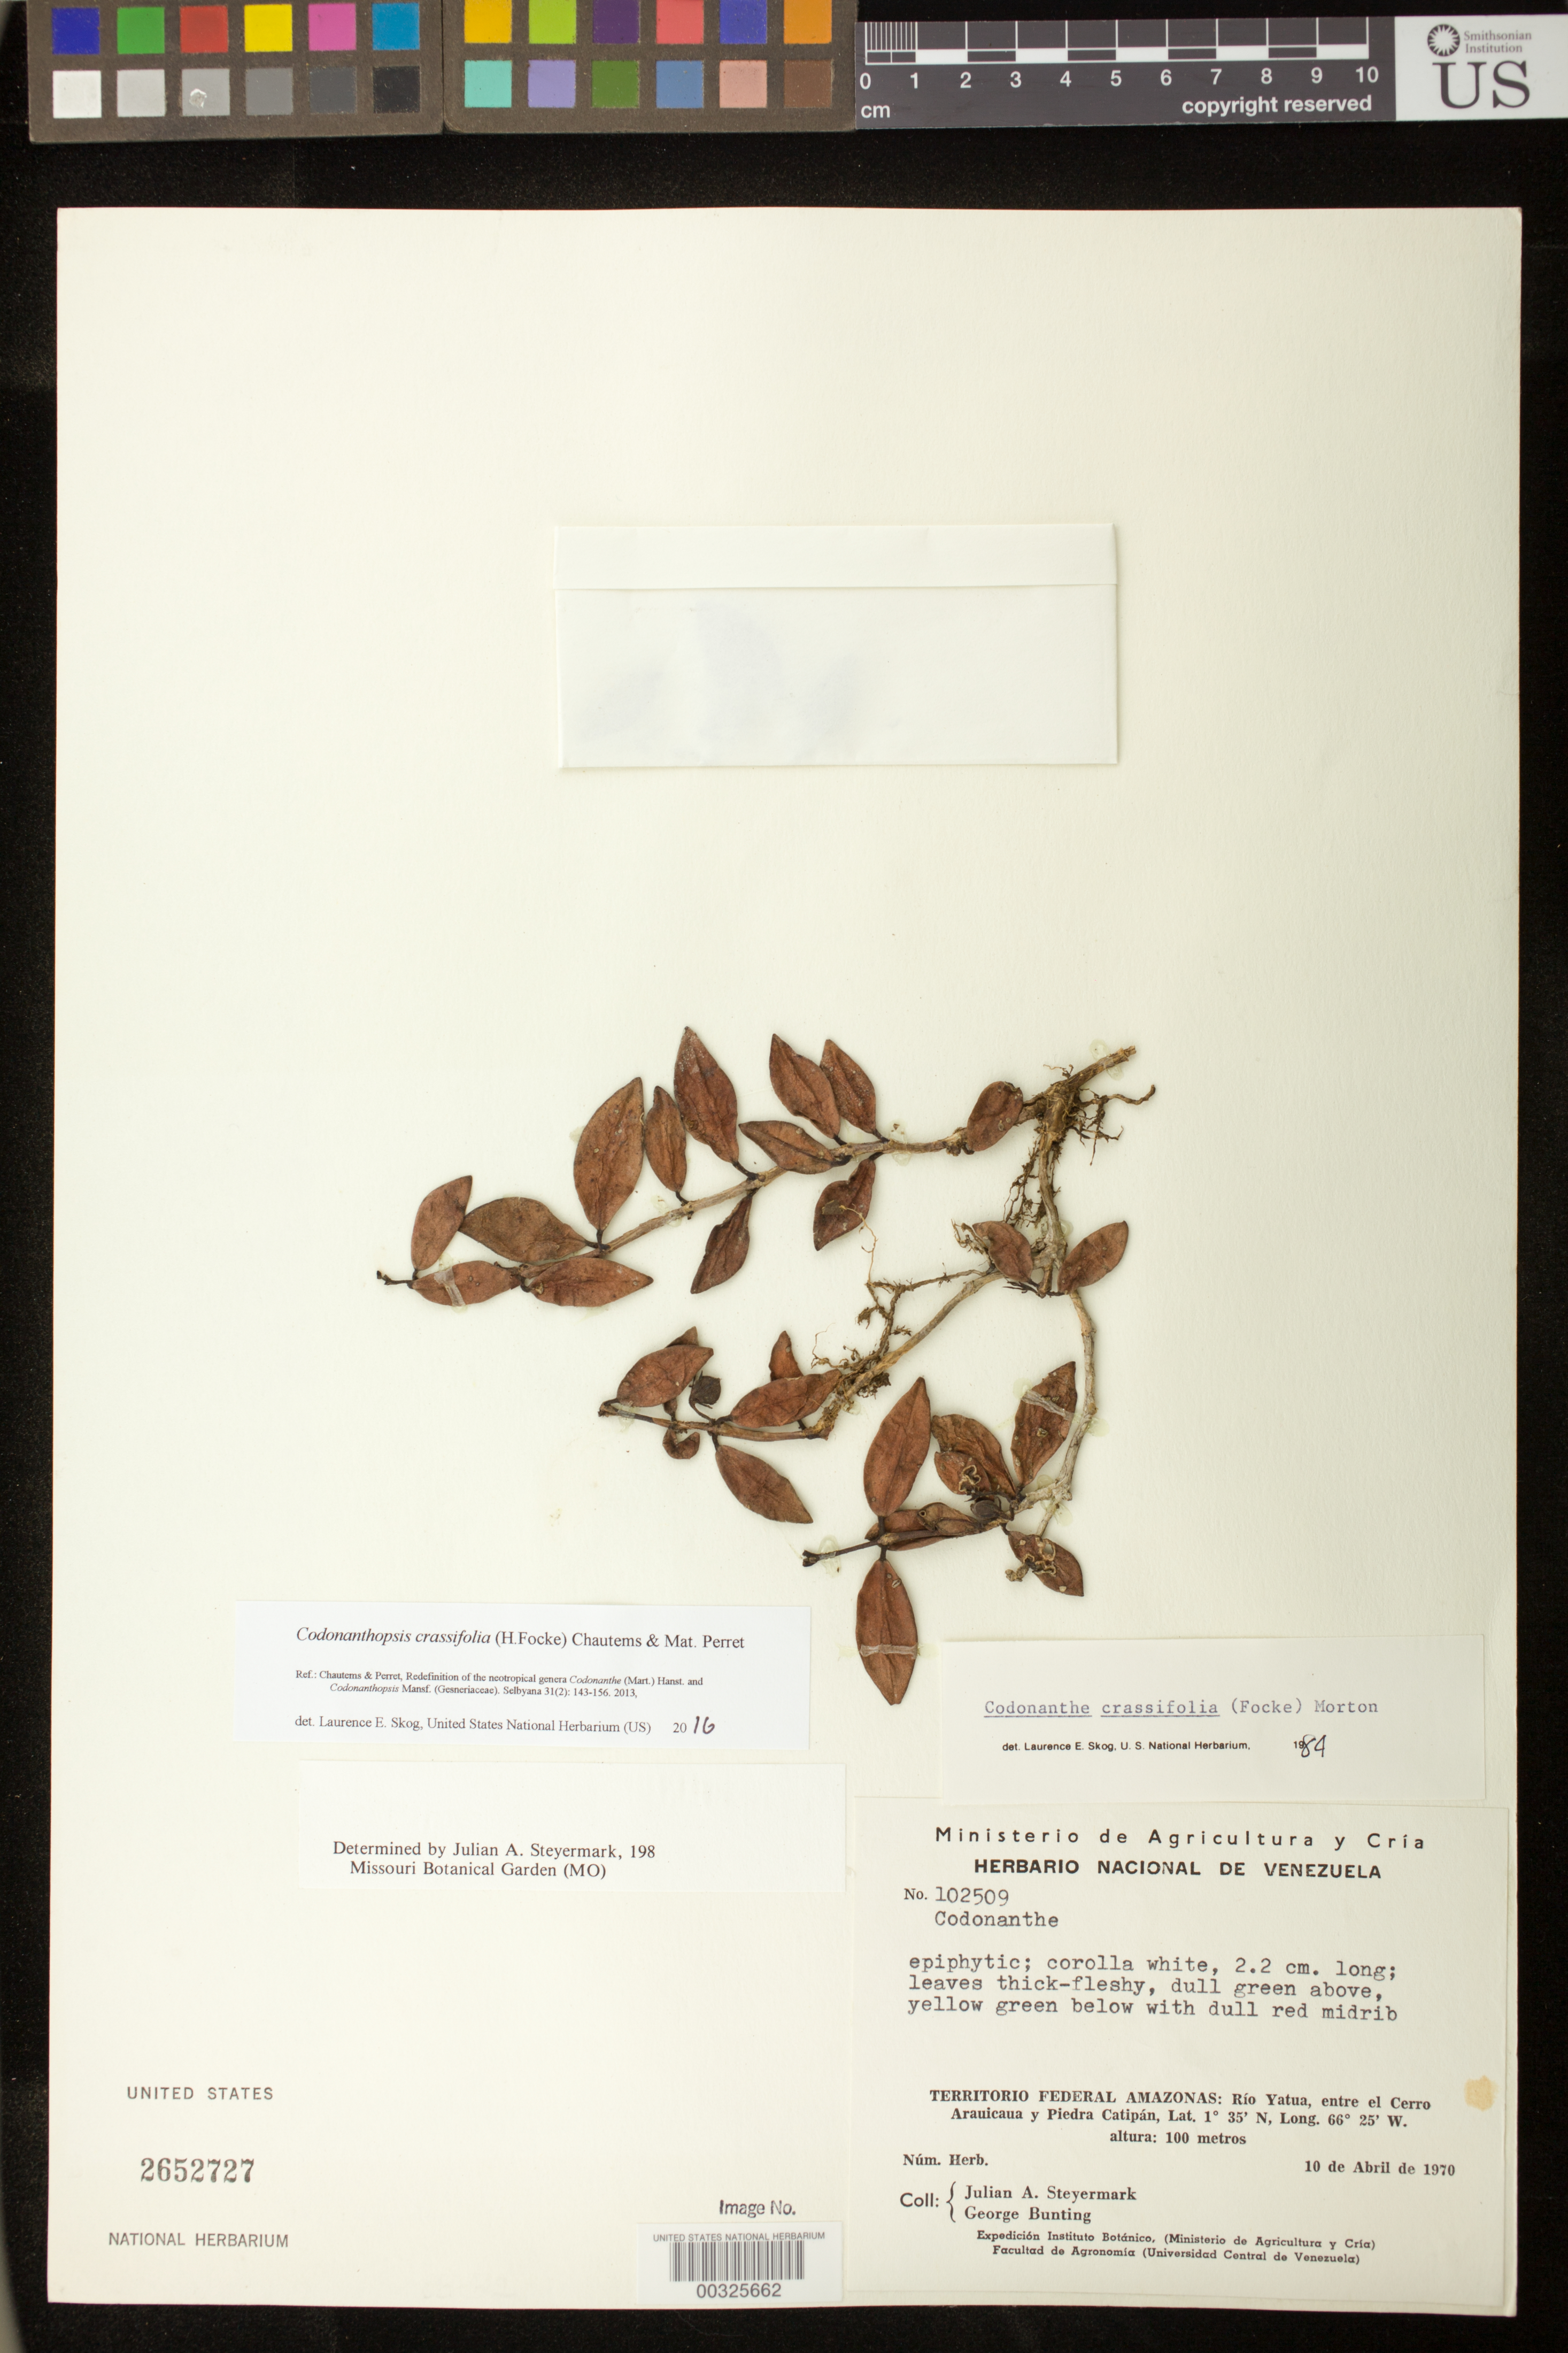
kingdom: Plantae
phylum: Tracheophyta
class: Magnoliopsida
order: Lamiales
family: Gesneriaceae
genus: Codonanthopsis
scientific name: Codonanthopsis crassifolia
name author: (H. Focke) Chautems & Mat.Perret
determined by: Skog, Laurence E.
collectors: J. Steyermark & G. S. Bunting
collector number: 102509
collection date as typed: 10 Apr 1970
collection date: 1970-04-10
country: Venezuela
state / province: Amazonas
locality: Rio Yatua, between Cerro Arauicaua and Piedra Catipan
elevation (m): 100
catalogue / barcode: US 2652727